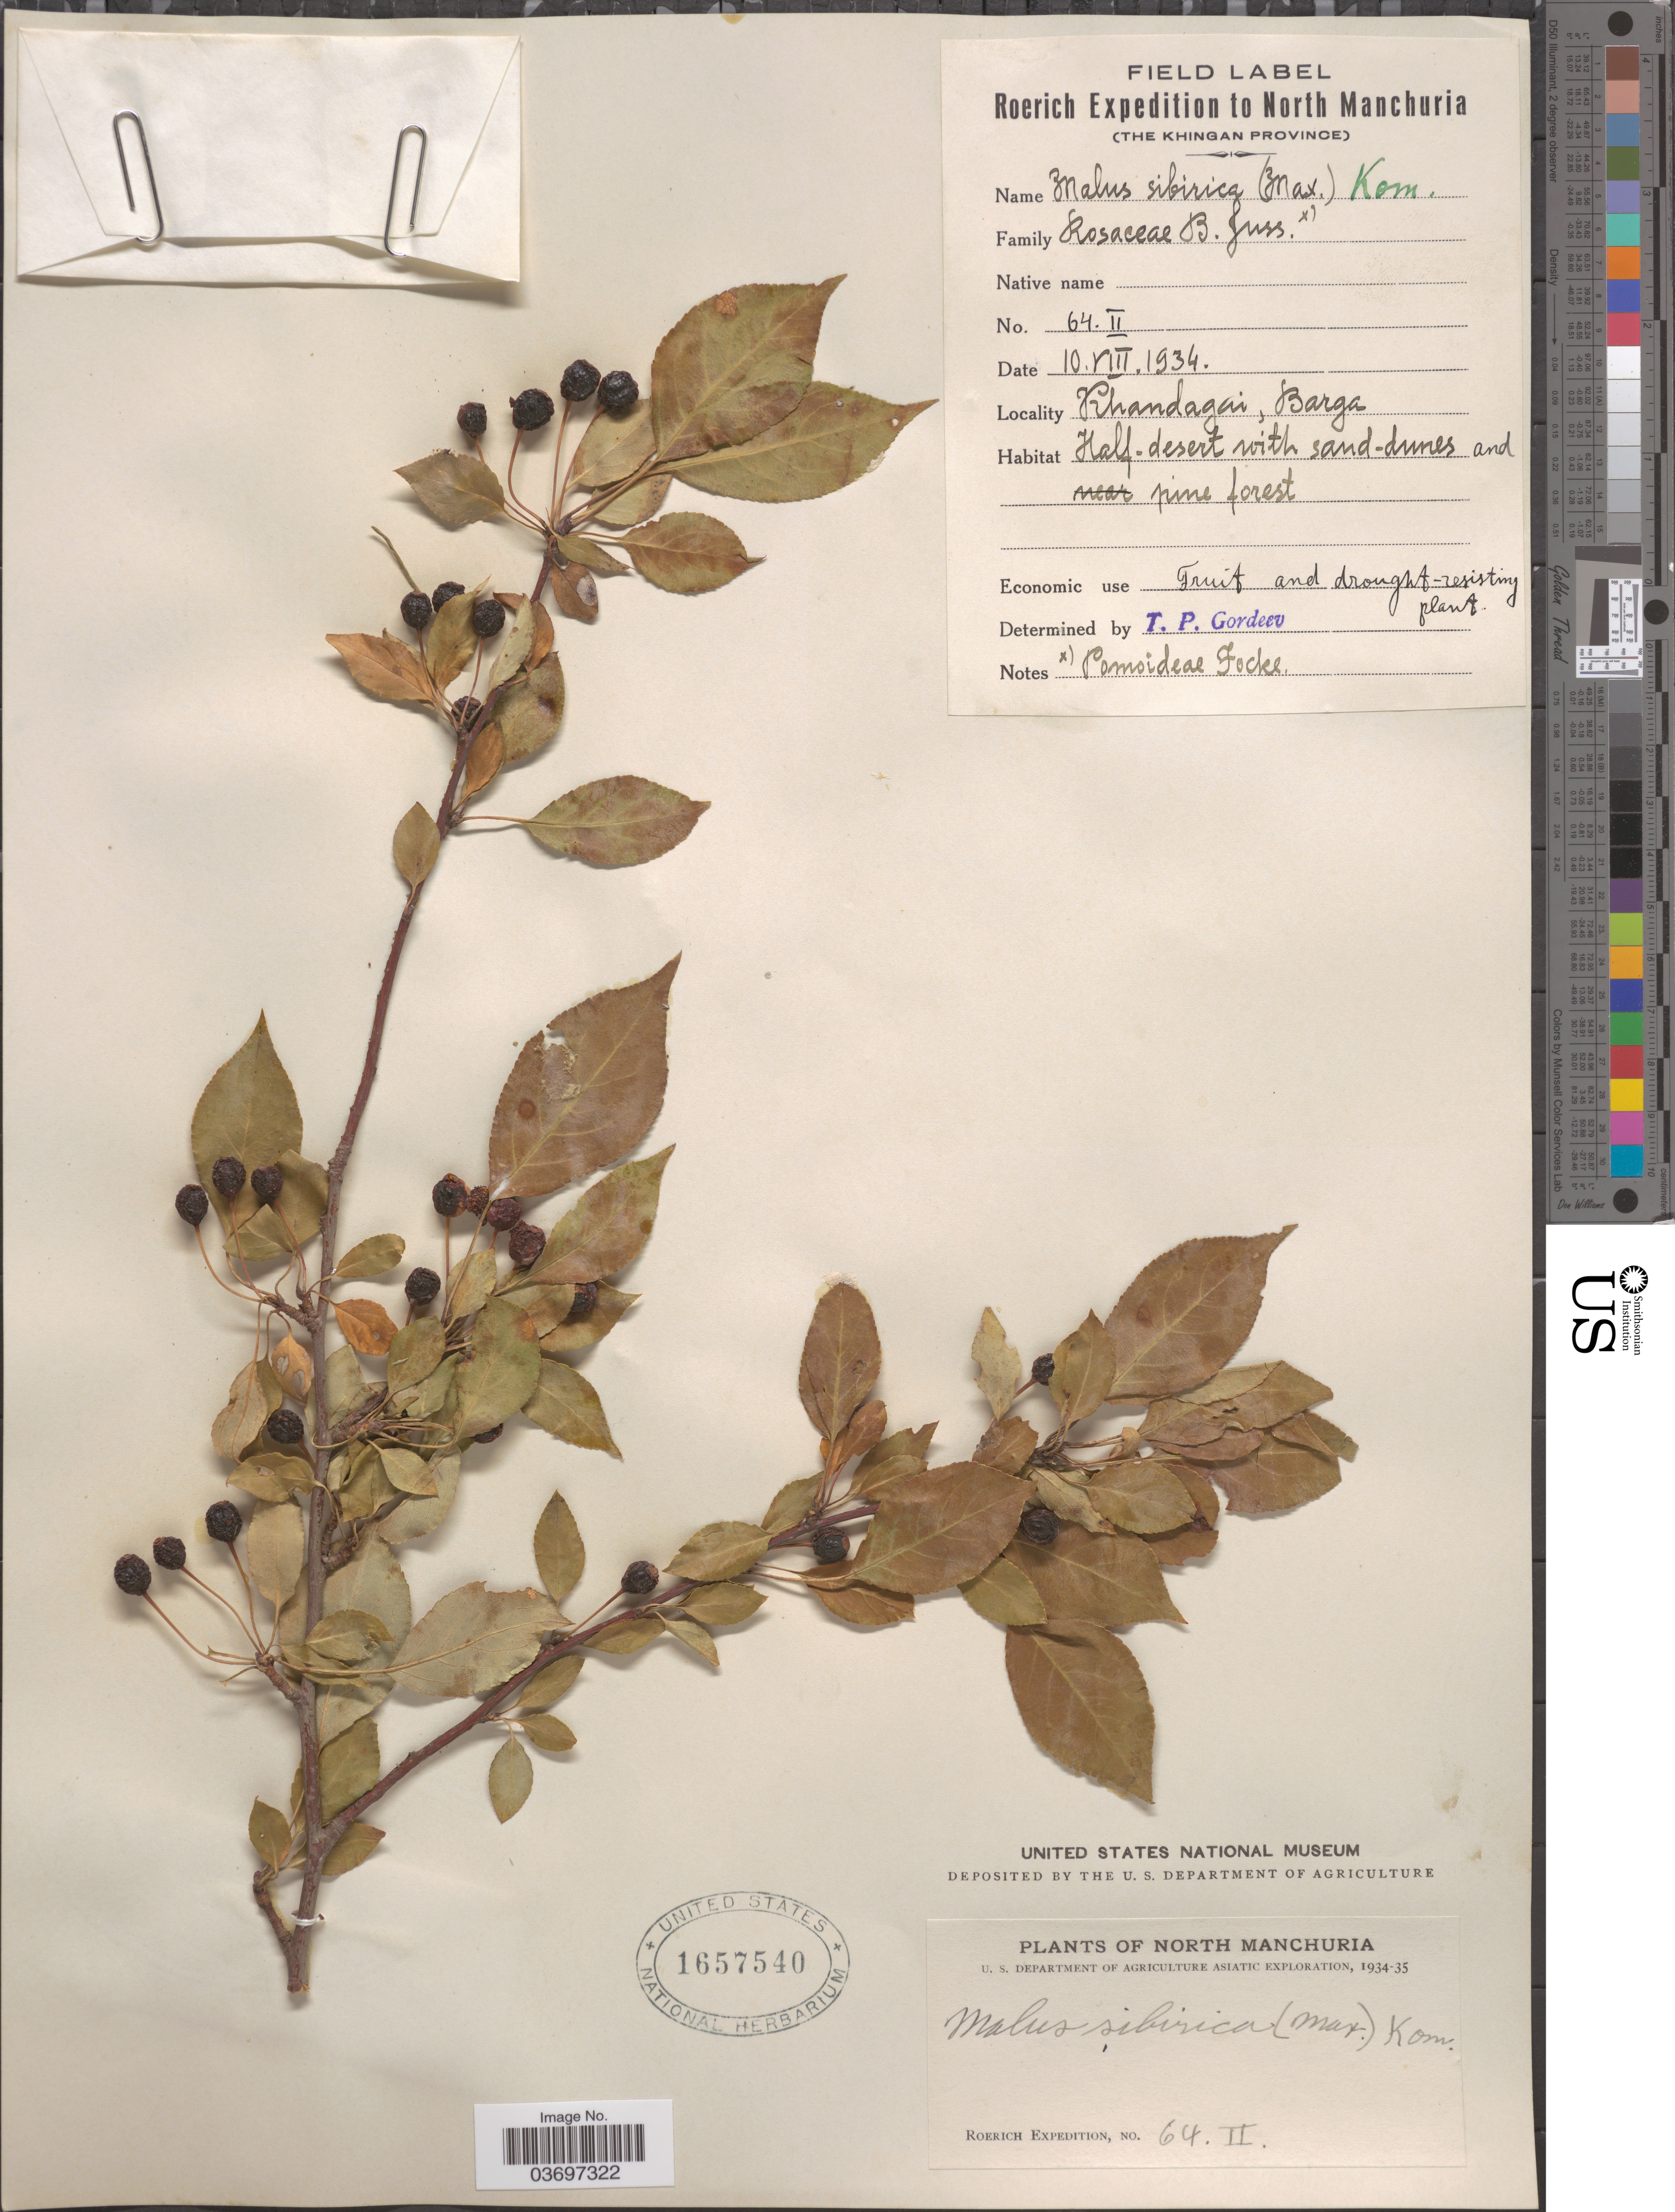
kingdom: Plantae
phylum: Tracheophyta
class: Magnoliopsida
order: Rosales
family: Rosaceae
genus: Malus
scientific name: Malus sibirica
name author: Borkh.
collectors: Roerich Expedition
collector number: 64.II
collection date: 1934-08-10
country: China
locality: North Manchuria. (The Khingan Province). Khandagai, Barga.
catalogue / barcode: US 1657540